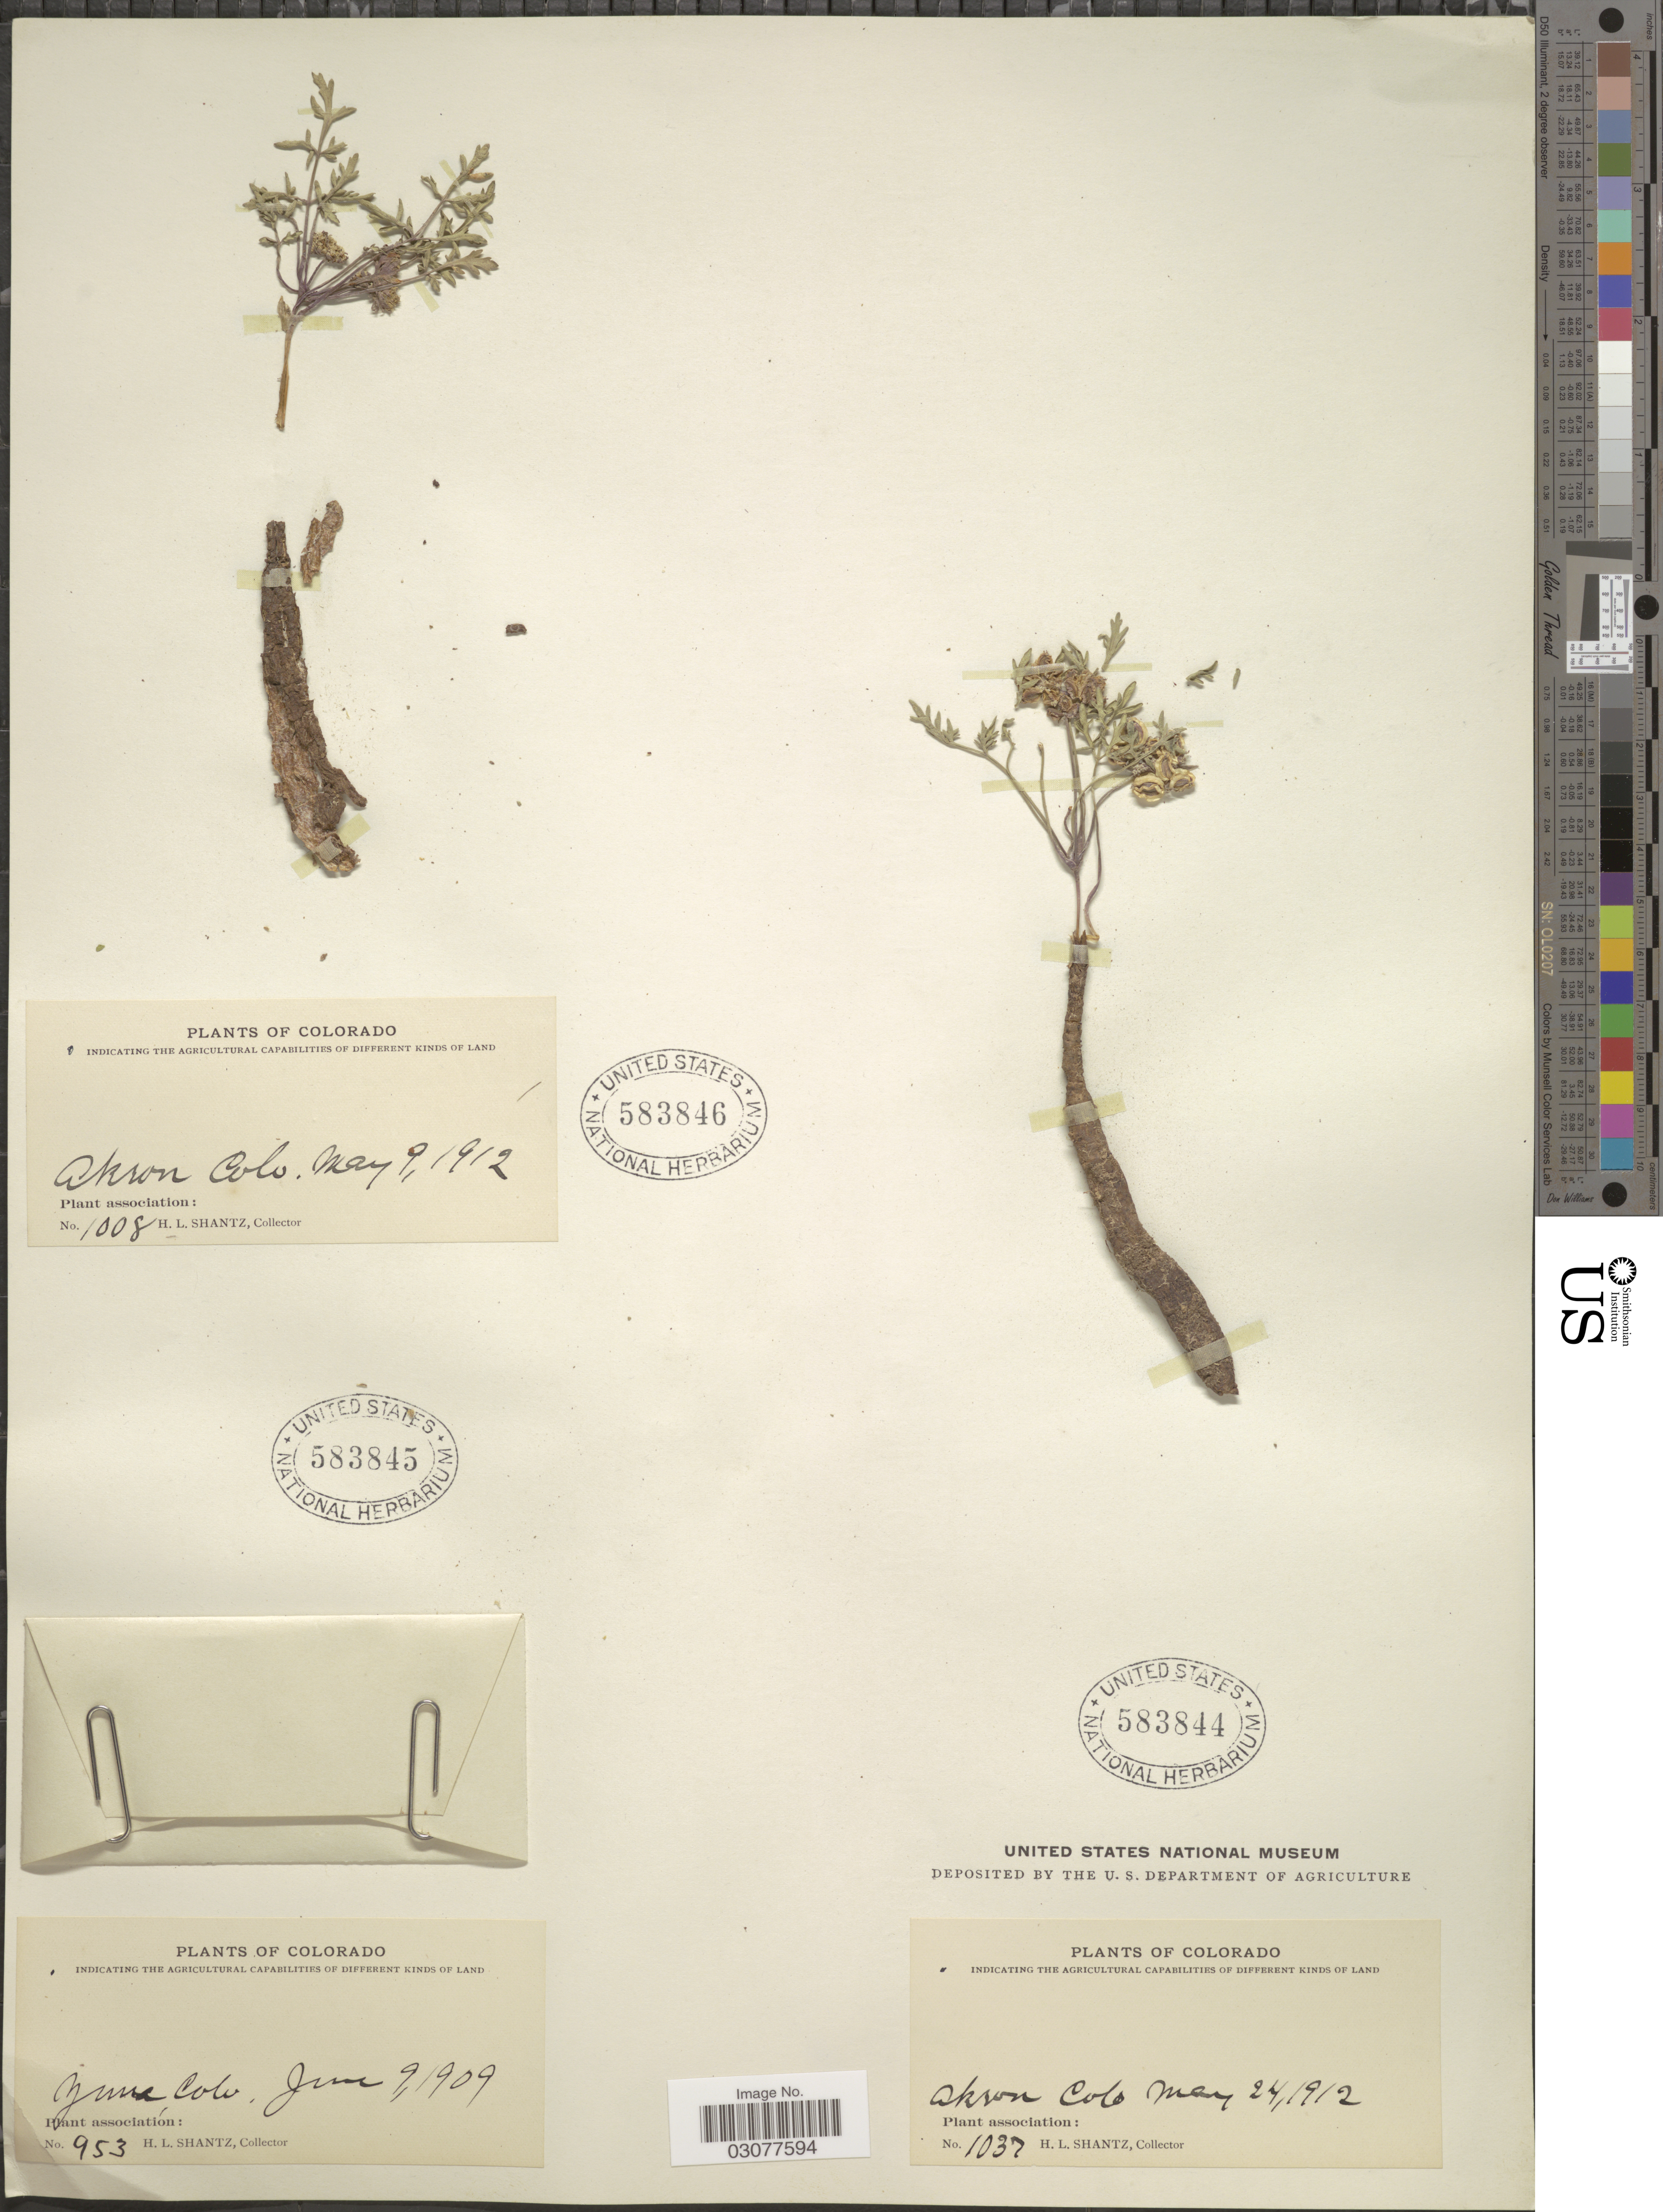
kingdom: Plantae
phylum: Tracheophyta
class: Magnoliopsida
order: Apiales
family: Apiaceae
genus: Chaerophyllum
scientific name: Chaerophyllum sp.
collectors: H. Shantz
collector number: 1037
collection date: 1912-05-24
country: United States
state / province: Colorado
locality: Akron Colo.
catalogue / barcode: US 583844